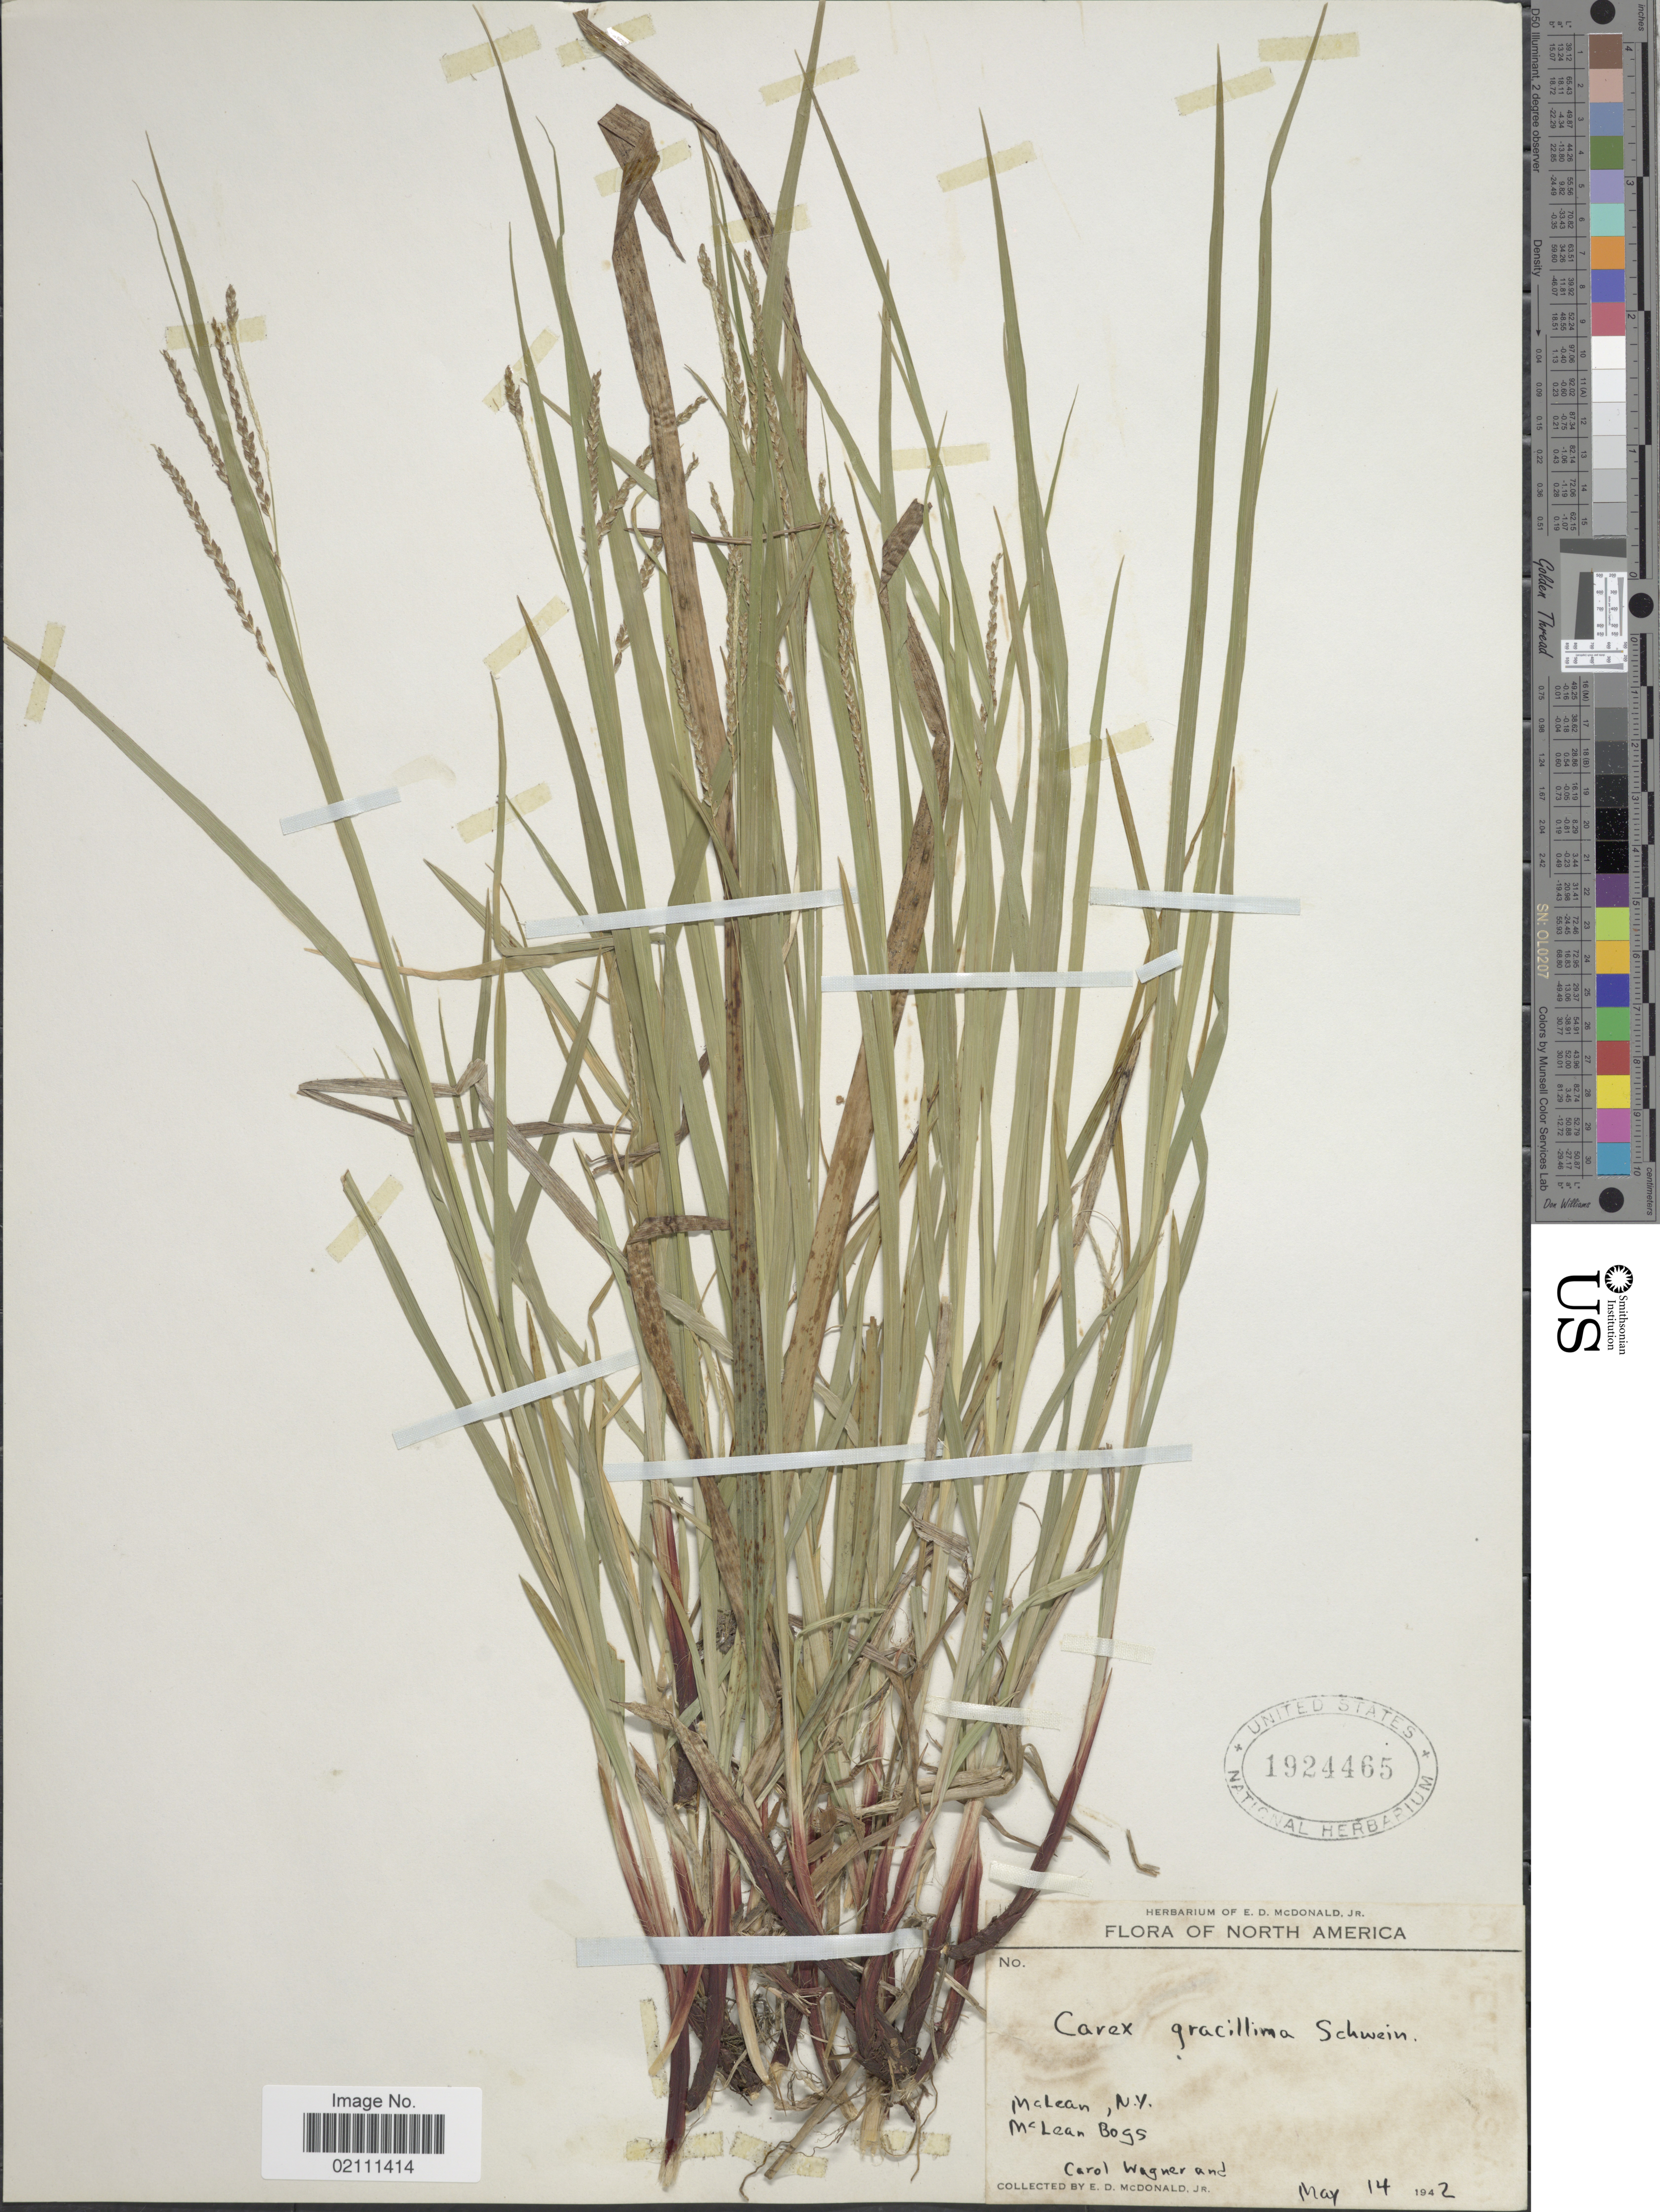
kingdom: Plantae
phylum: Tracheophyta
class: Liliopsida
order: Poales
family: Cyperaceae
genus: Carex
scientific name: Carex gracillima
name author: Schwein.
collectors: C. Wagner & E. D. McDonald Jr.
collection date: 1942-05-14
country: United States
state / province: New York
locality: McLean, McLean Bogs.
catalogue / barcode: US 1924465